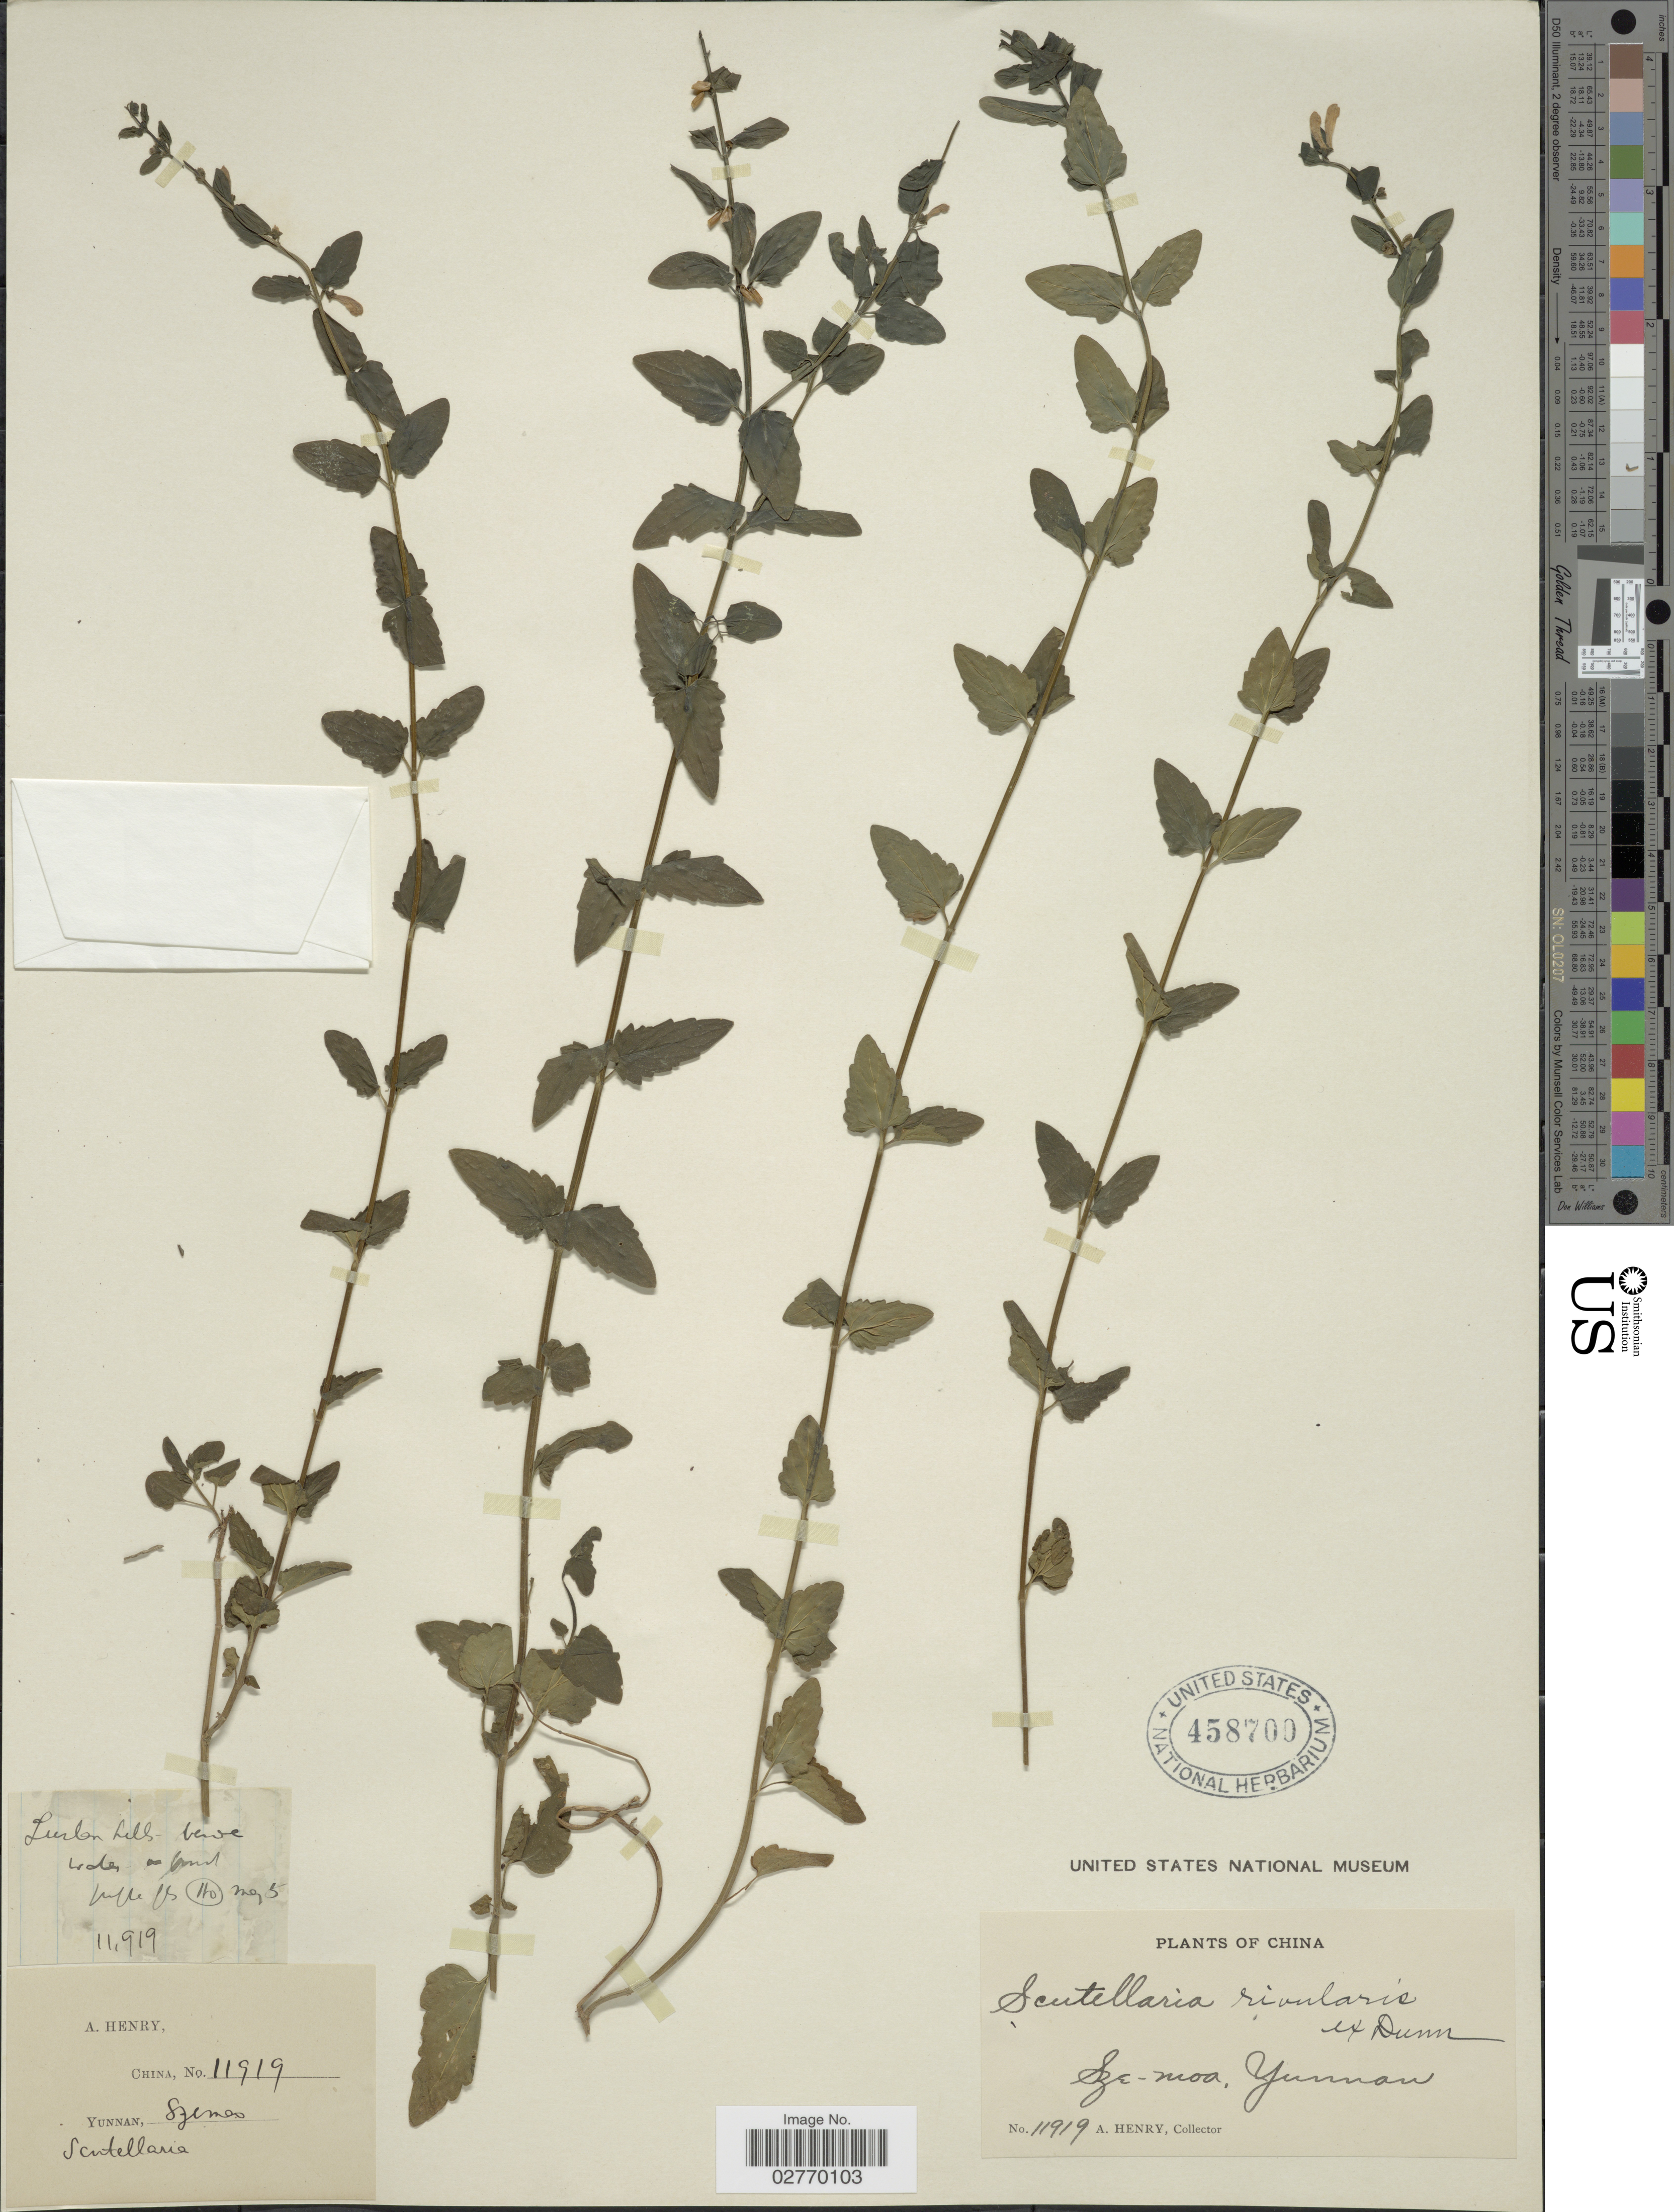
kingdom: Plantae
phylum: Tracheophyta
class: Magnoliopsida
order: Lamiales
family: Lamiaceae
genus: Scutellaria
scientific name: Scutellaria rivularis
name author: Wall. ex Benth.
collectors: A. Henry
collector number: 11919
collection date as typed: May 5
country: China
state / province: Yunnan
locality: Lurlen hills, Szemoa. Ho.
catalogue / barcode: US 458700